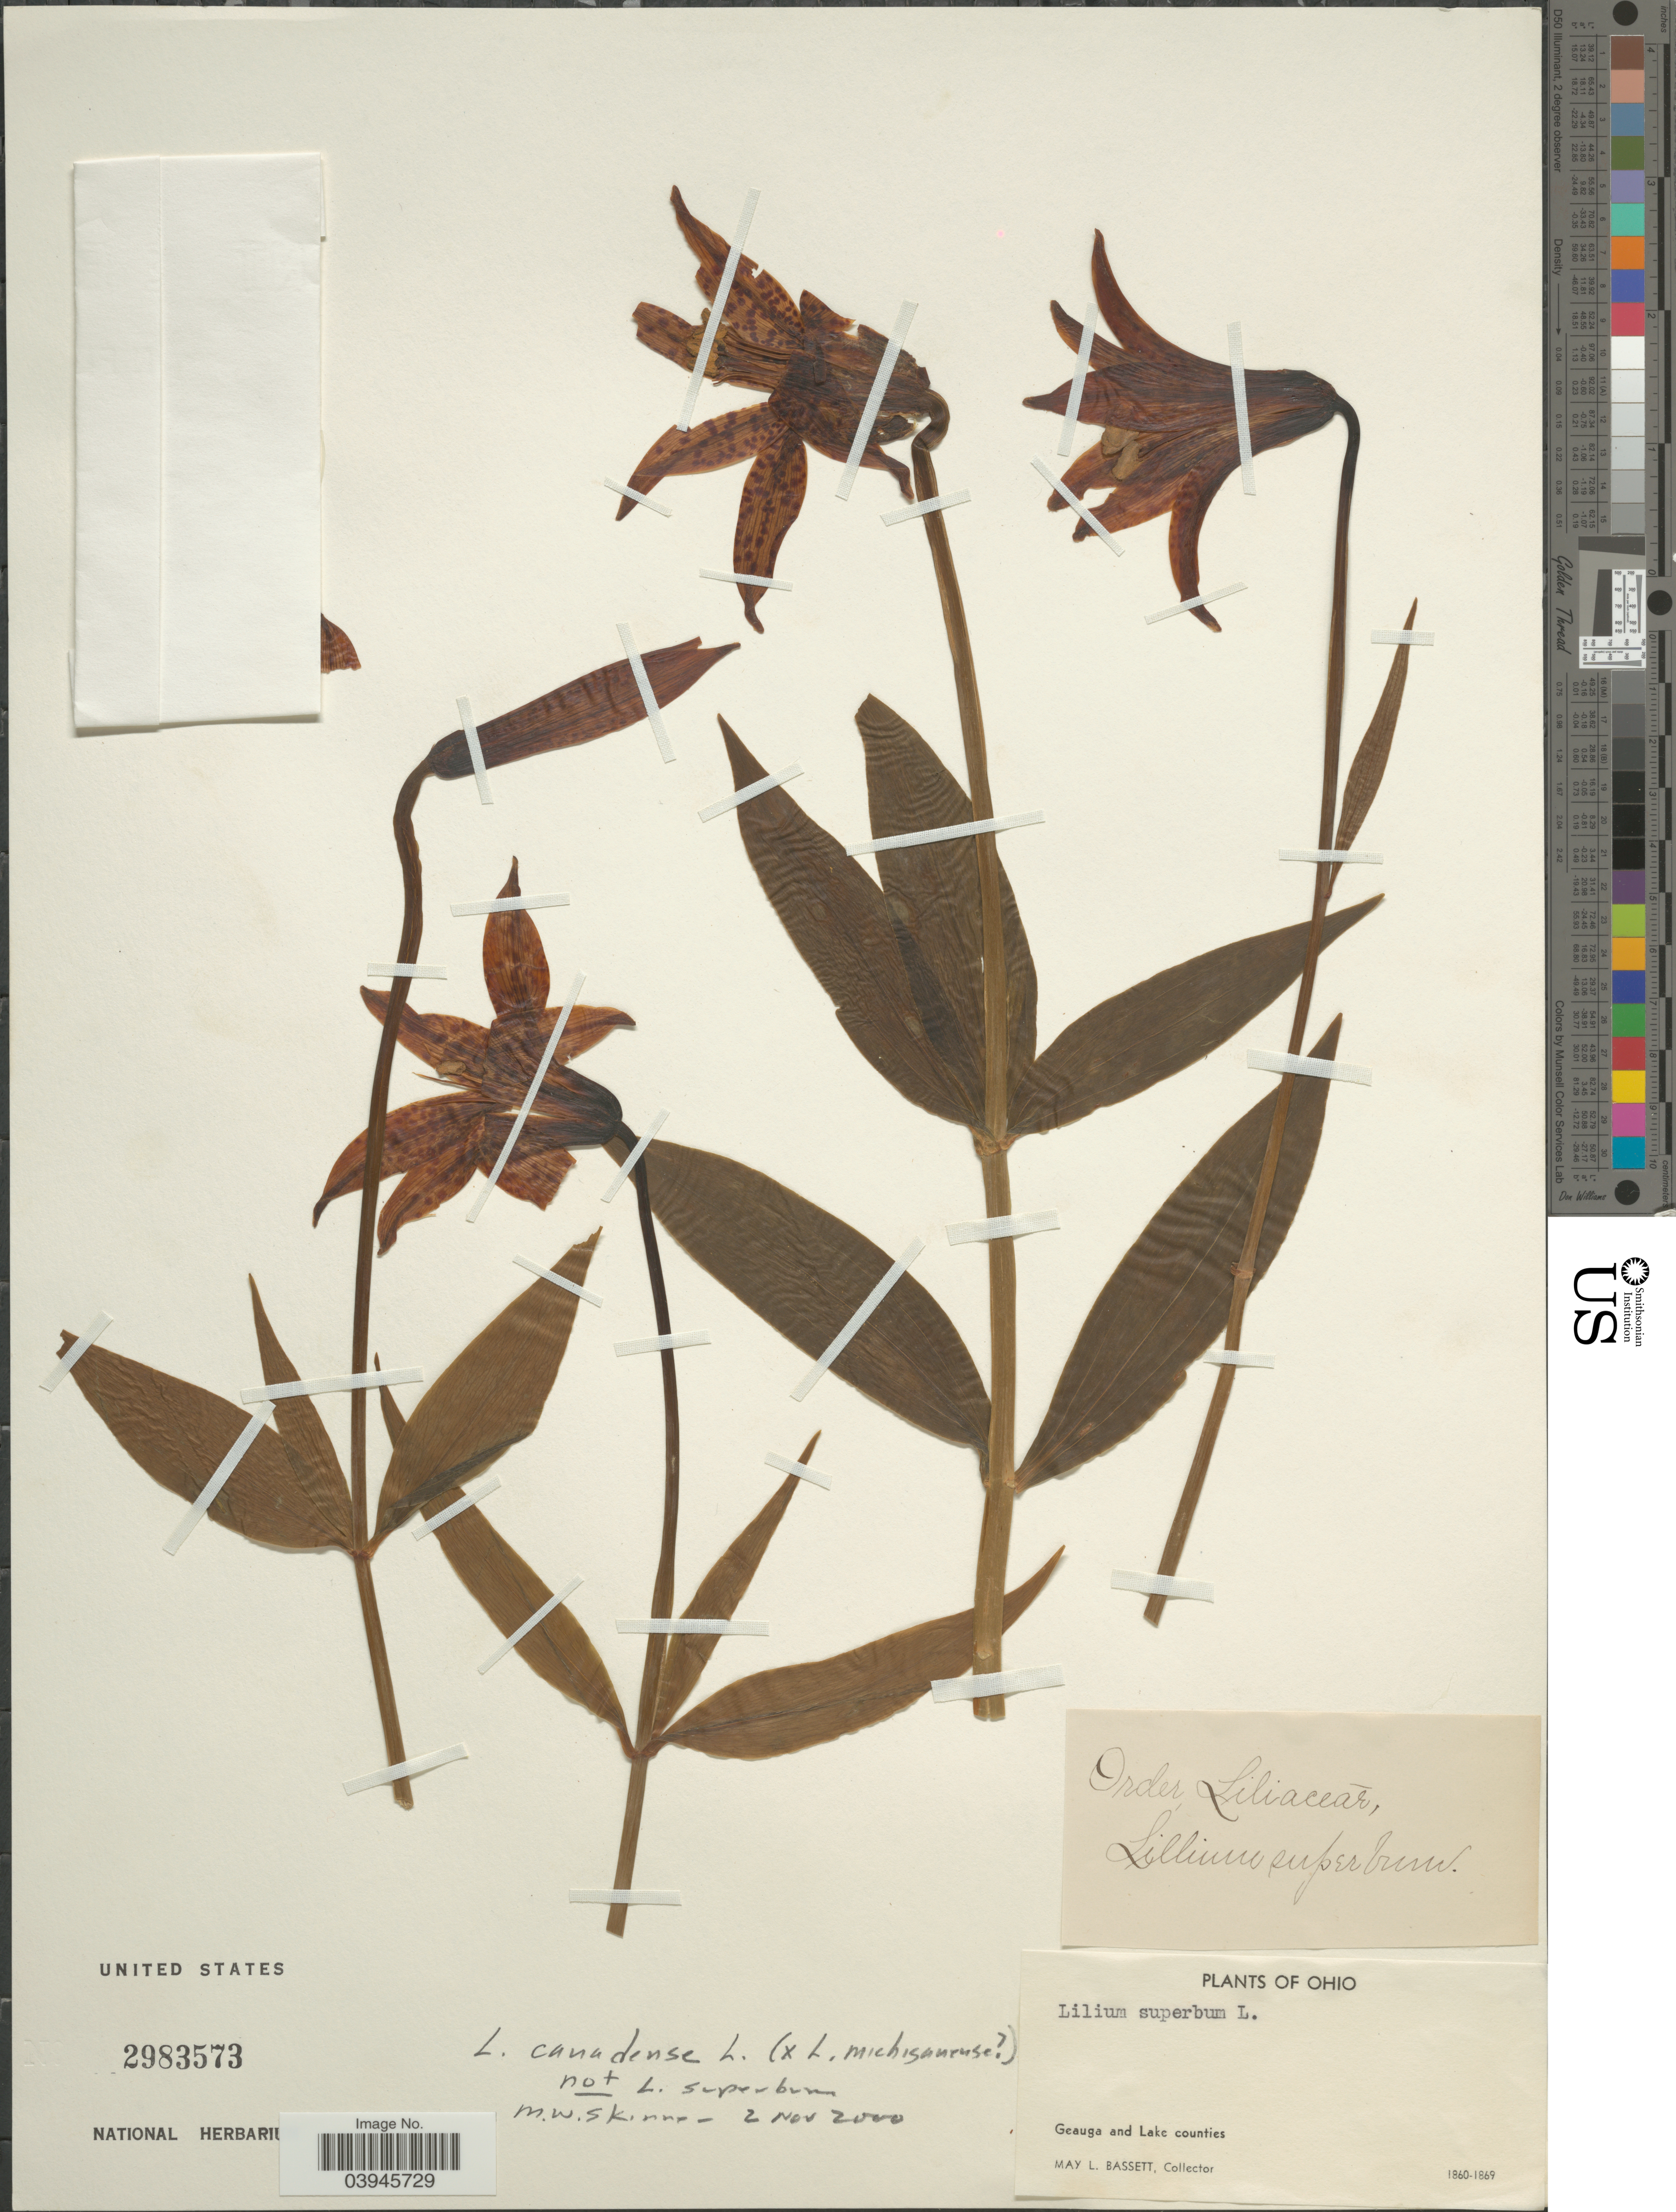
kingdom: Plantae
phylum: Tracheophyta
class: Liliopsida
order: Liliales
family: Liliaceae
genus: Lilium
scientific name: Lilium canadense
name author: L.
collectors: M. L. Bassett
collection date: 1860/1869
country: United States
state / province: Ohio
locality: Geauga and Lake counties.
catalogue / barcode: US 2983573